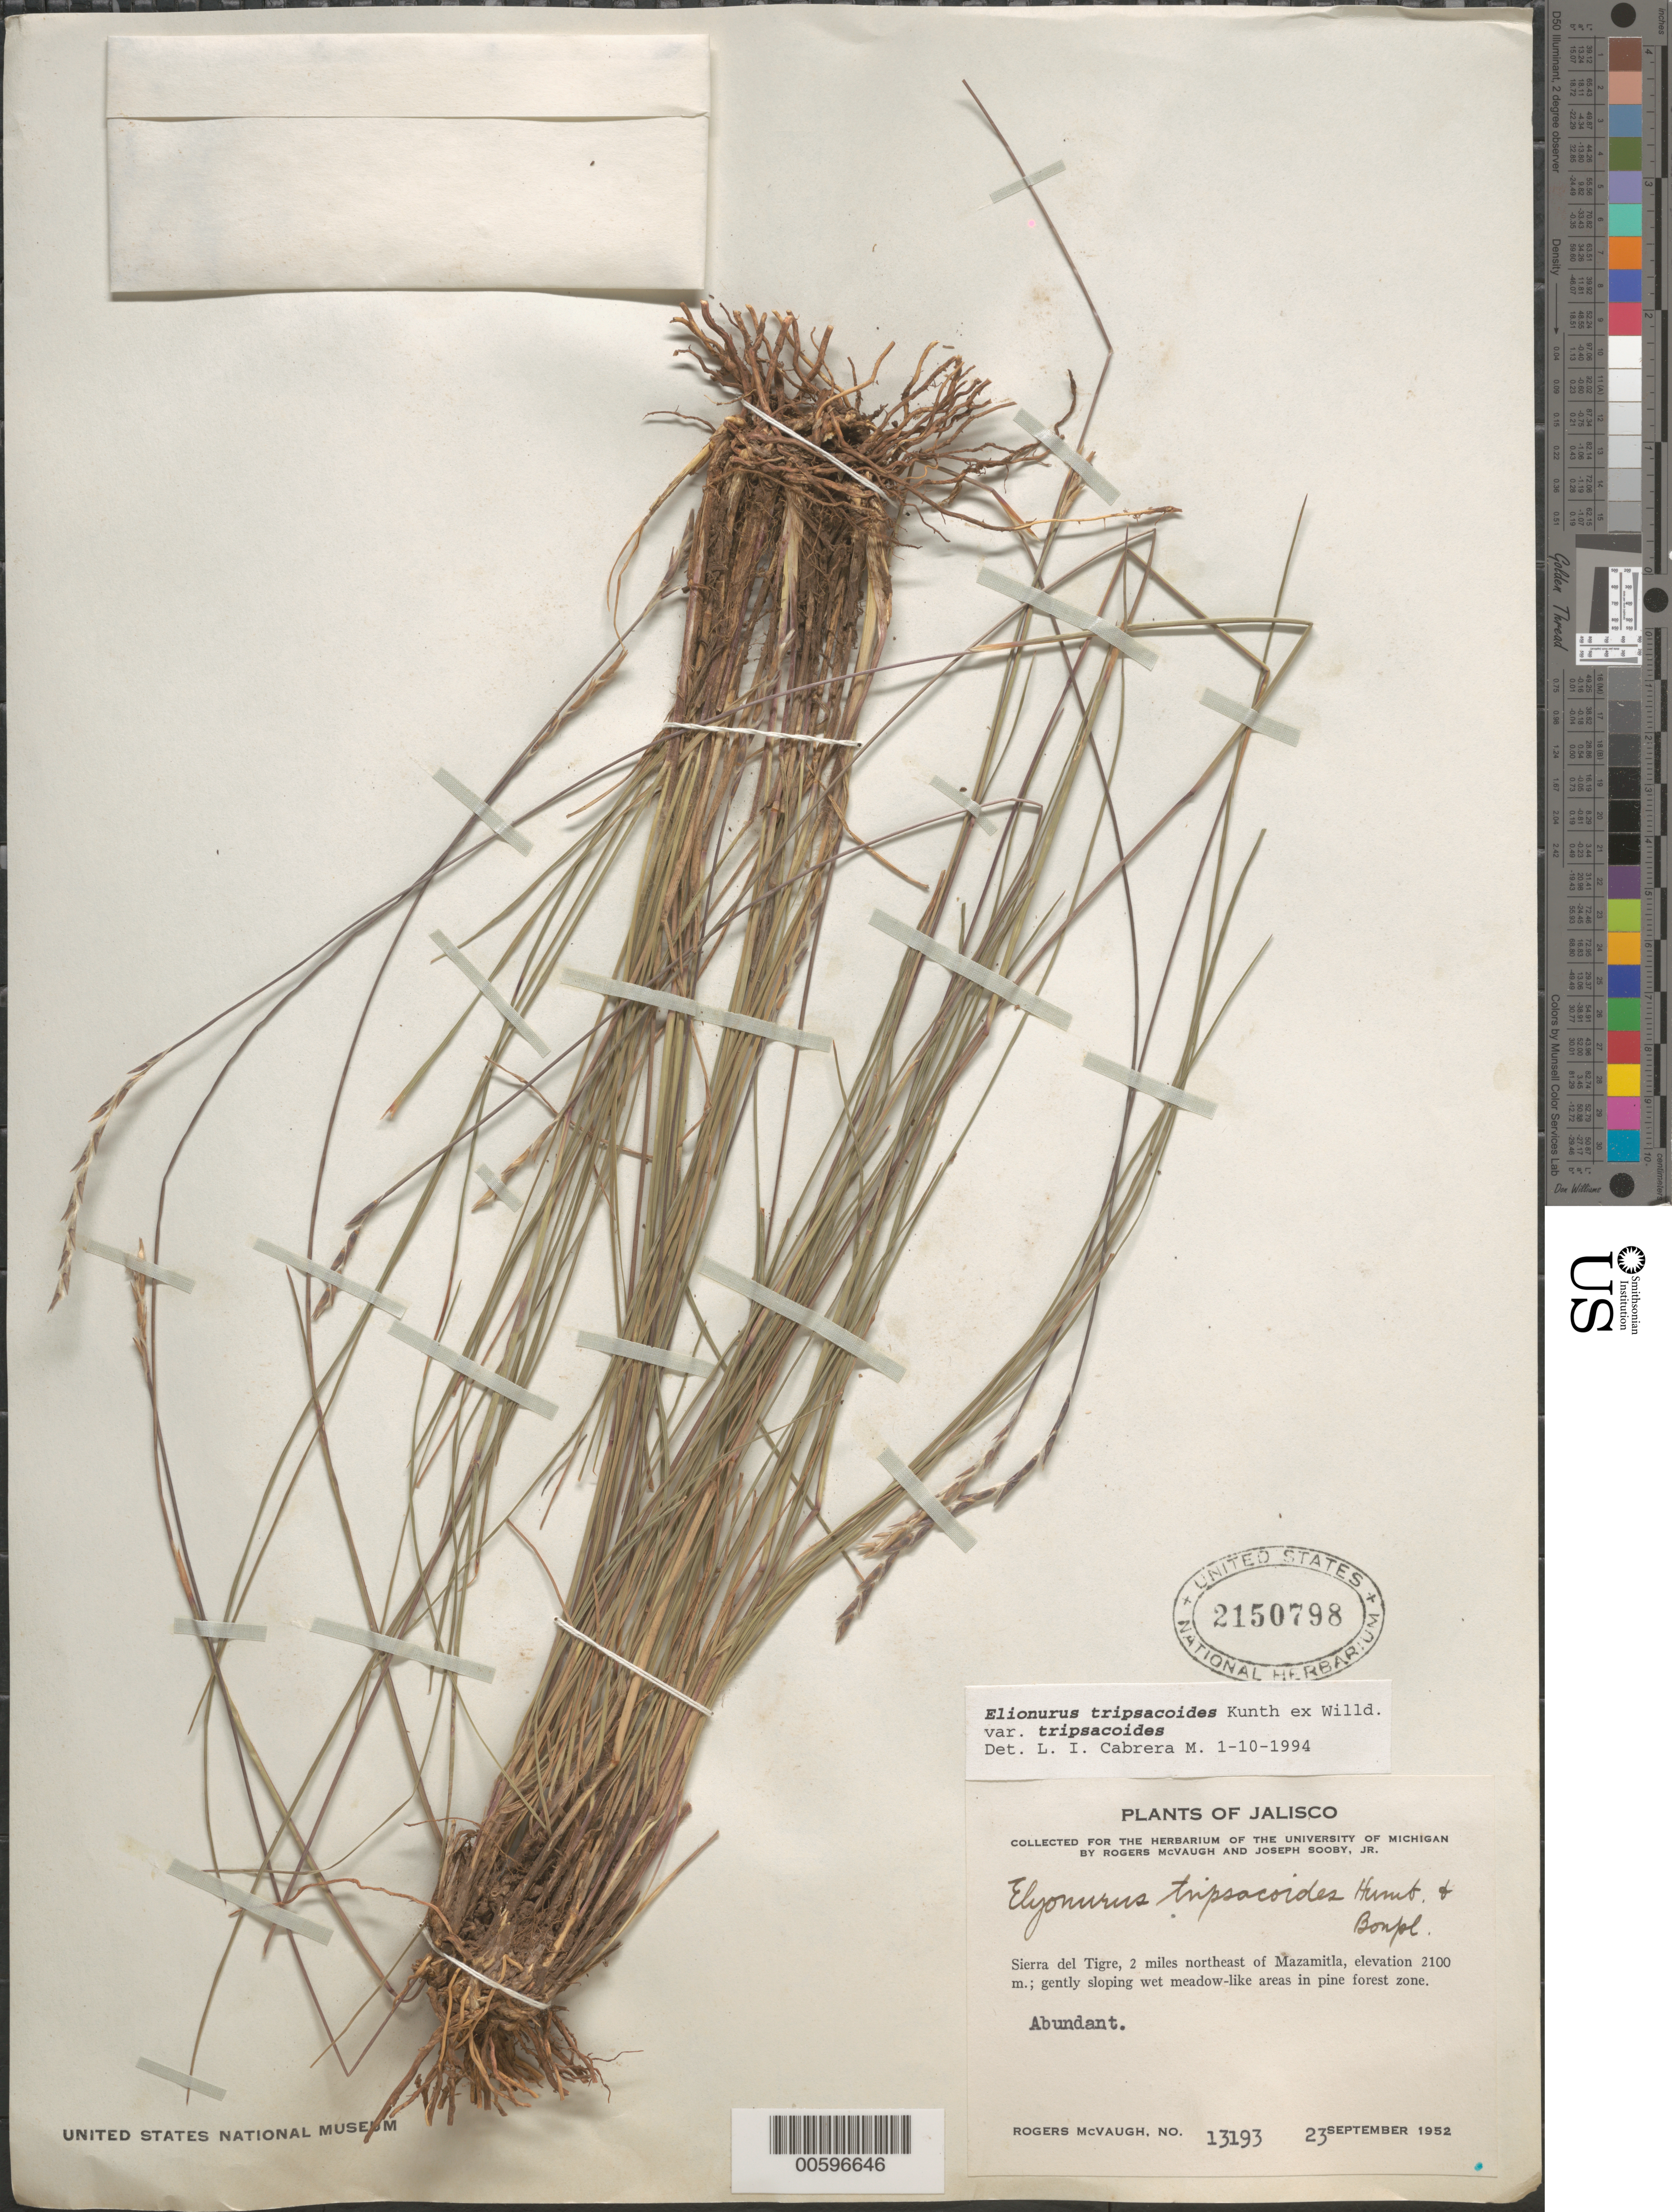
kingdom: Plantae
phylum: Tracheophyta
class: Liliopsida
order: Poales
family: Poaceae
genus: Elionurus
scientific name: Elionurus tripsacoides var. tripsacoides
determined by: Cabrera M., L. I.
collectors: R. McVaugh & J. Sooby Jr.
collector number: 13193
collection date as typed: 23 Sep 1952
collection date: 1952-09-23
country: Mexico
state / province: Jalisco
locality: Sierra del Tigre, 2 mi NE of Mazamitla.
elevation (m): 2100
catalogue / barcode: US 2150798